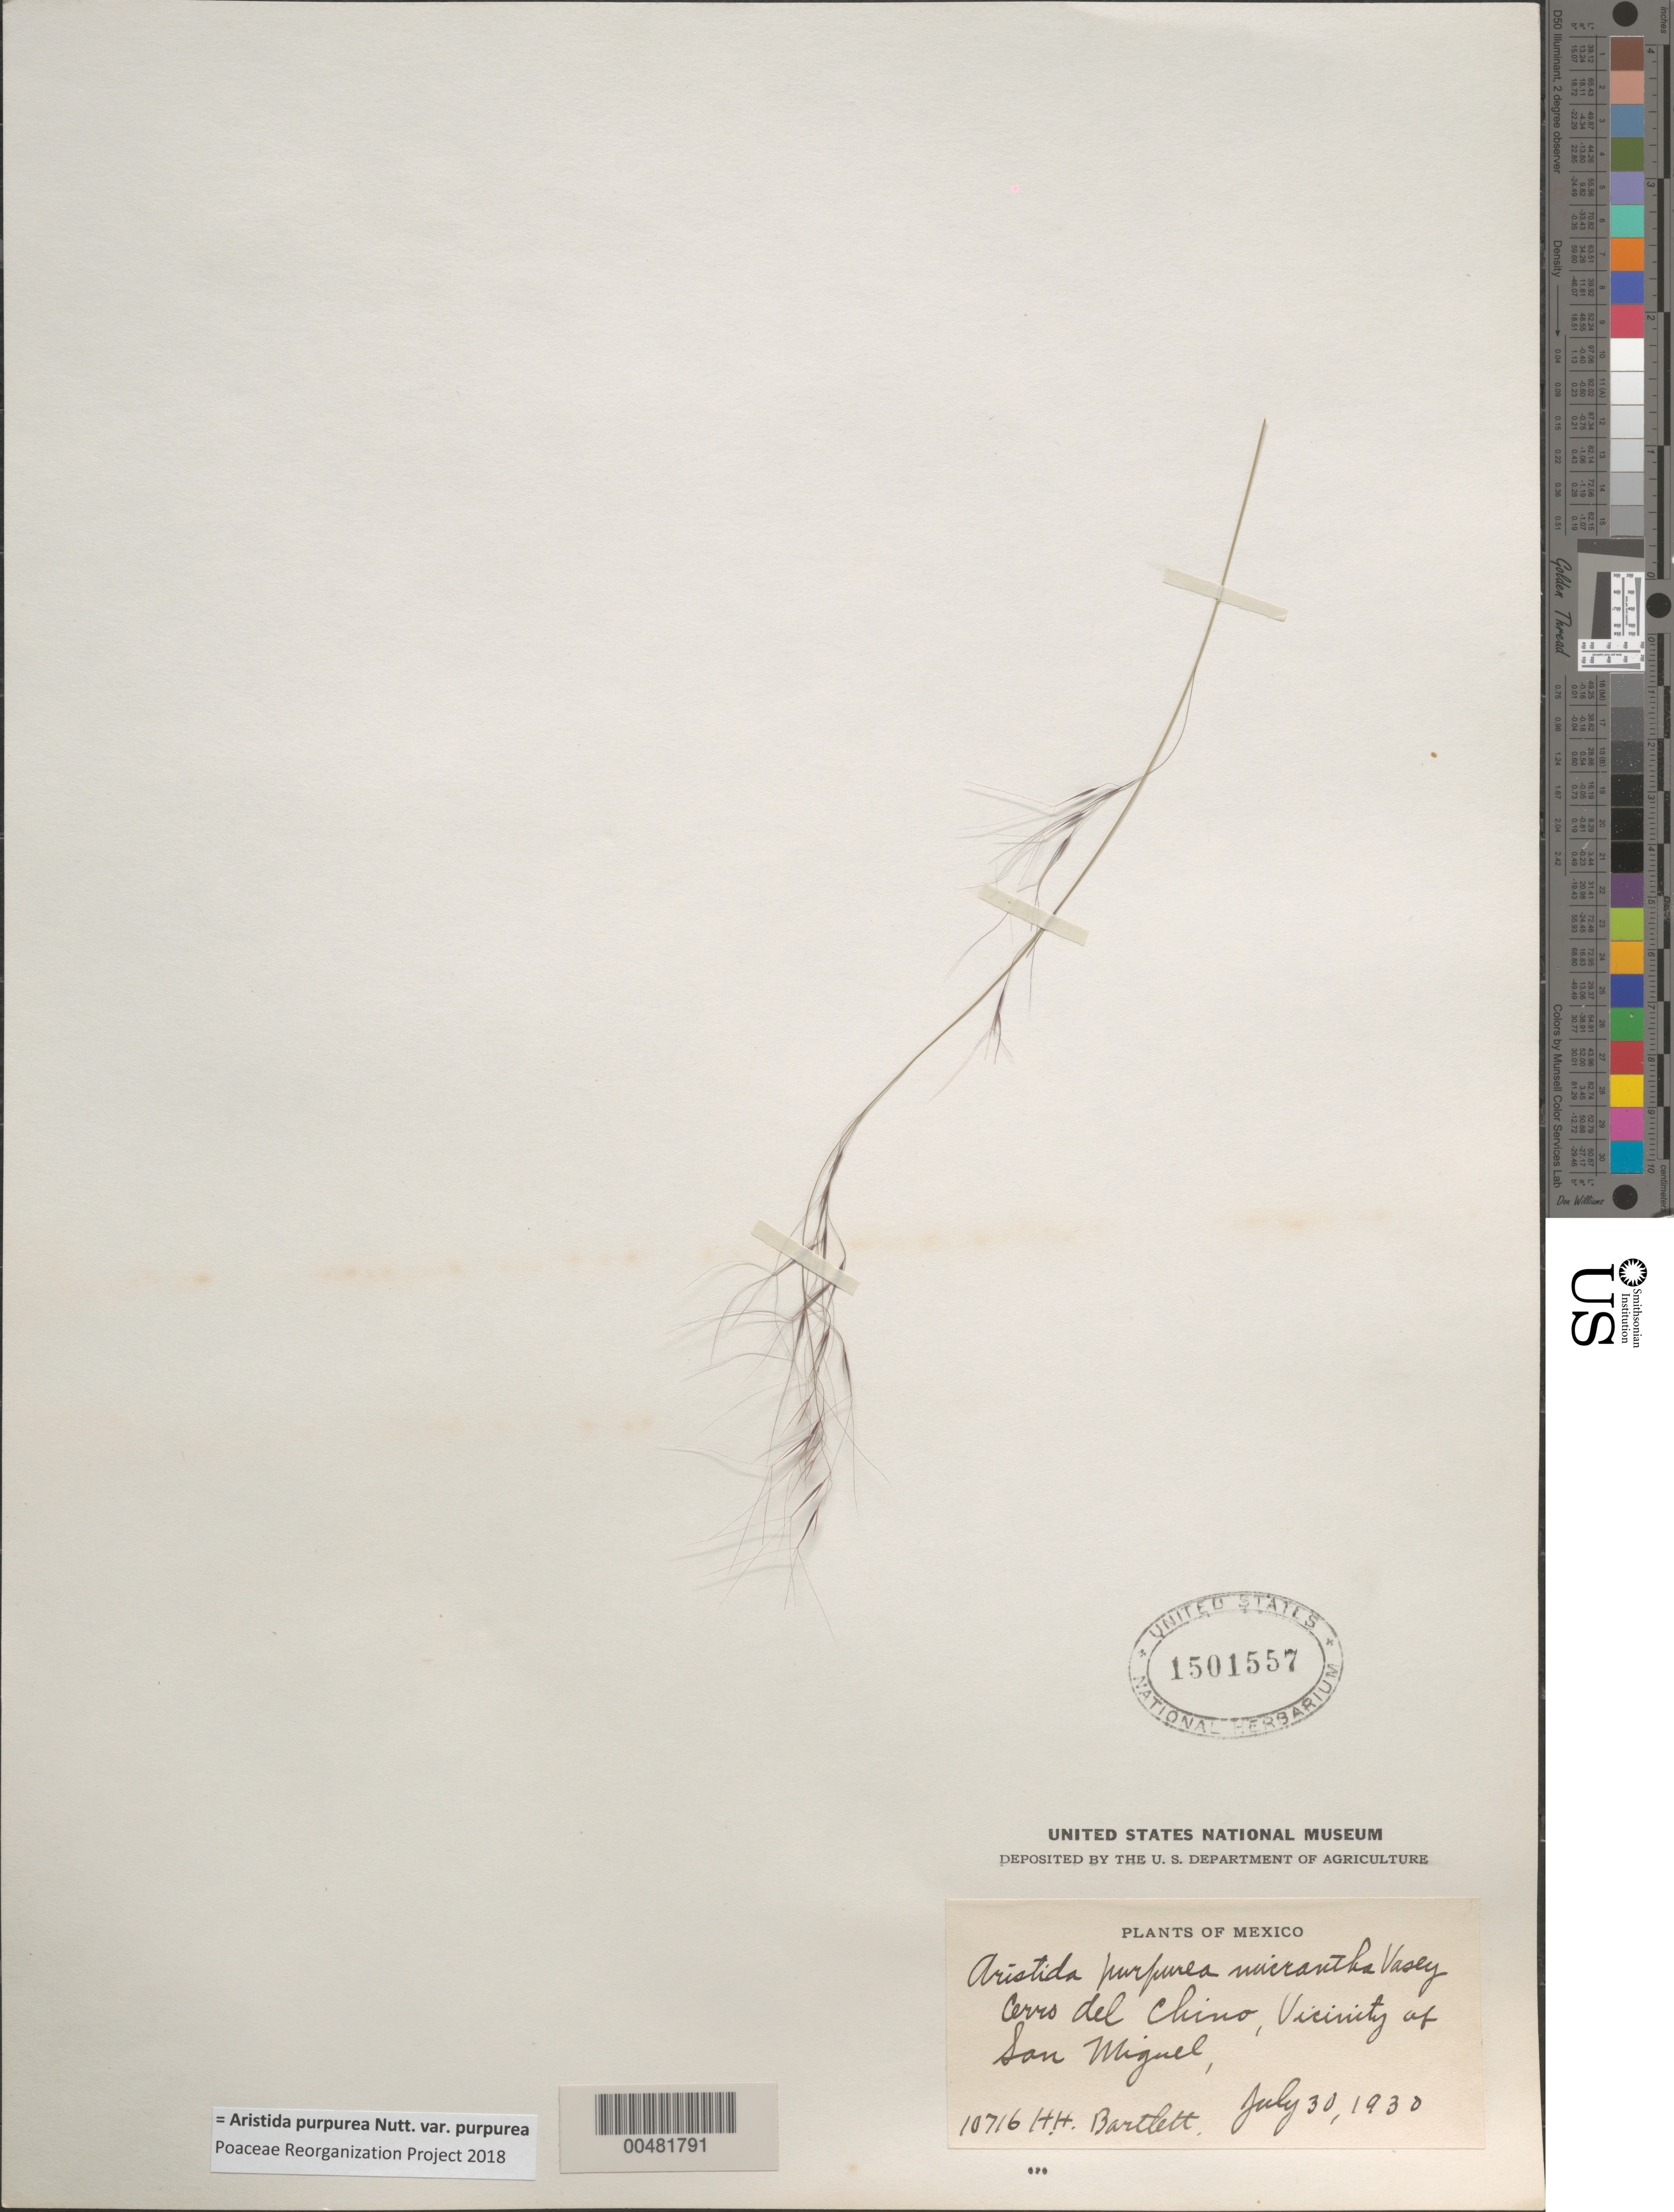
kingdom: Plantae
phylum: Tracheophyta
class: Liliopsida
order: Poales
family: Poaceae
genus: Aristida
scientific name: Aristida purpurea var. purpurea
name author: Nutt.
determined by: Poaceae Reorganization Project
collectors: H. H. Bartlett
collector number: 10716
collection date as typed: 30 Jul 1930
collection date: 1930-07-30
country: Mexico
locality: Cerro del Chino, vicinity of San Miguel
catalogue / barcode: US 1501557